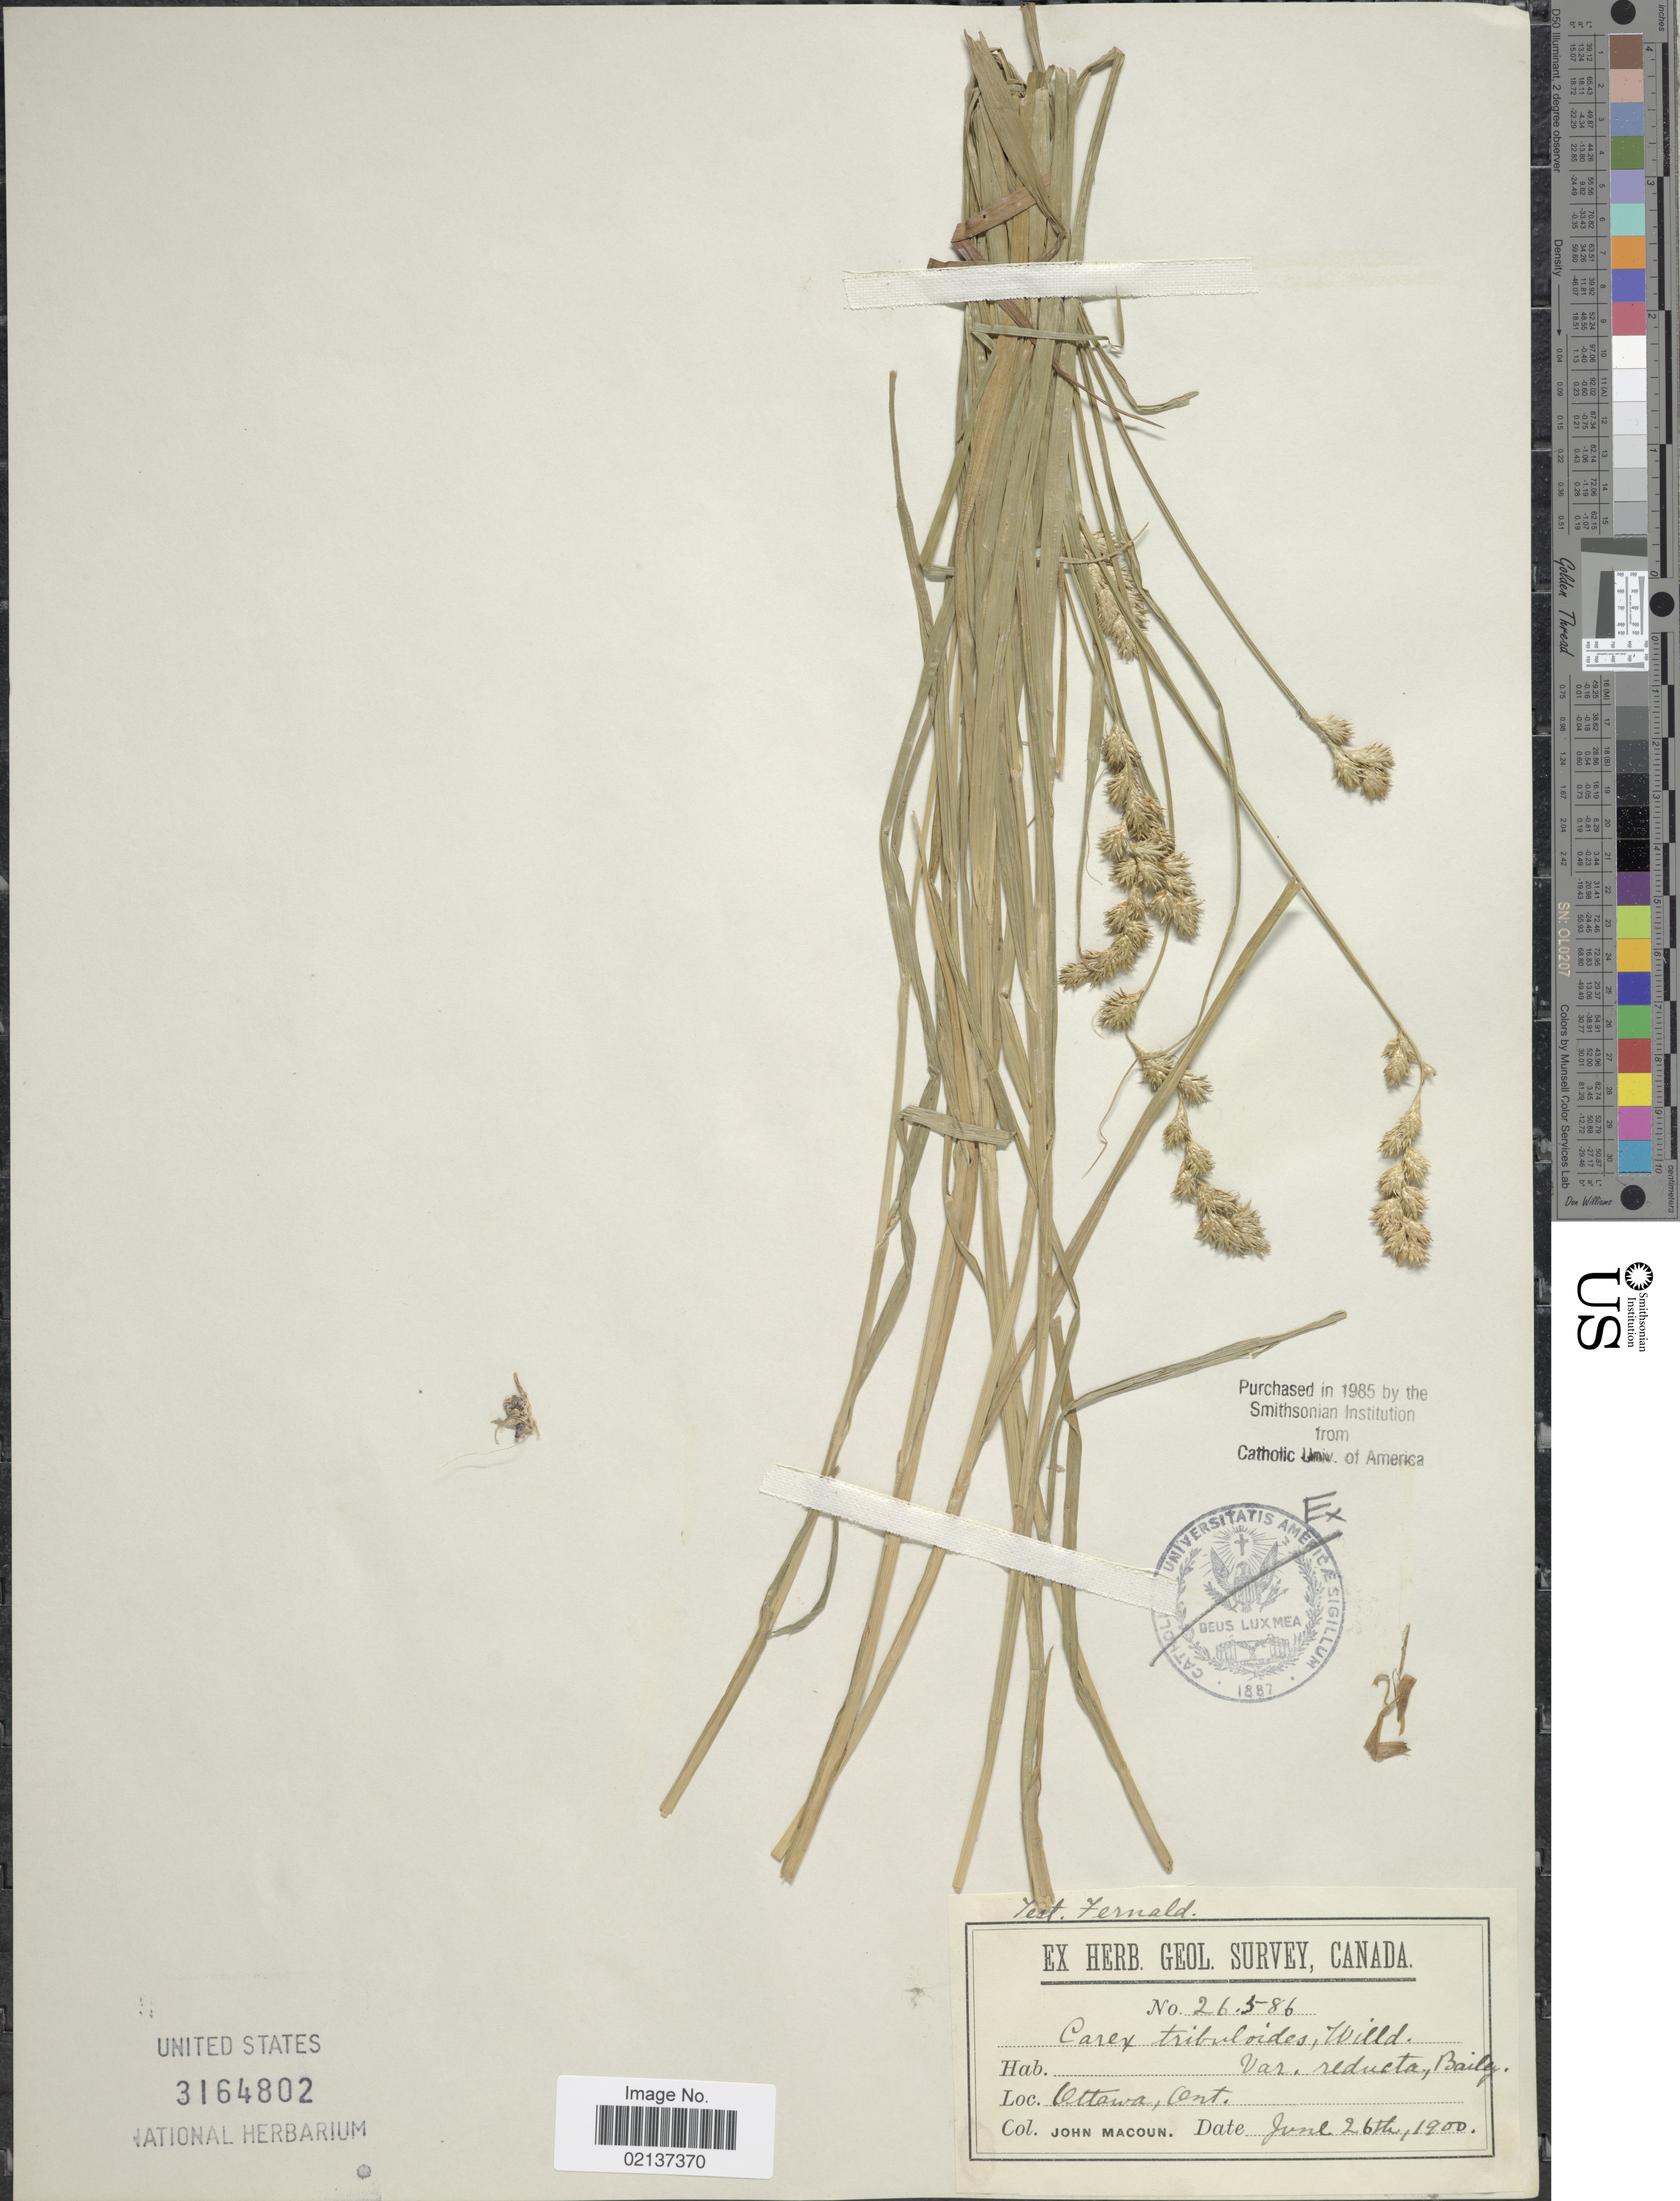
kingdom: Plantae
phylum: Tracheophyta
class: Liliopsida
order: Poales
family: Cyperaceae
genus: Carex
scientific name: Carex tribuloides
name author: Wahlenb.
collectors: J. Macoun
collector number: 26586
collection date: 1900-06-26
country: Canada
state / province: Ontario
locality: Ottawa, Ont.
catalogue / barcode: US 3164802